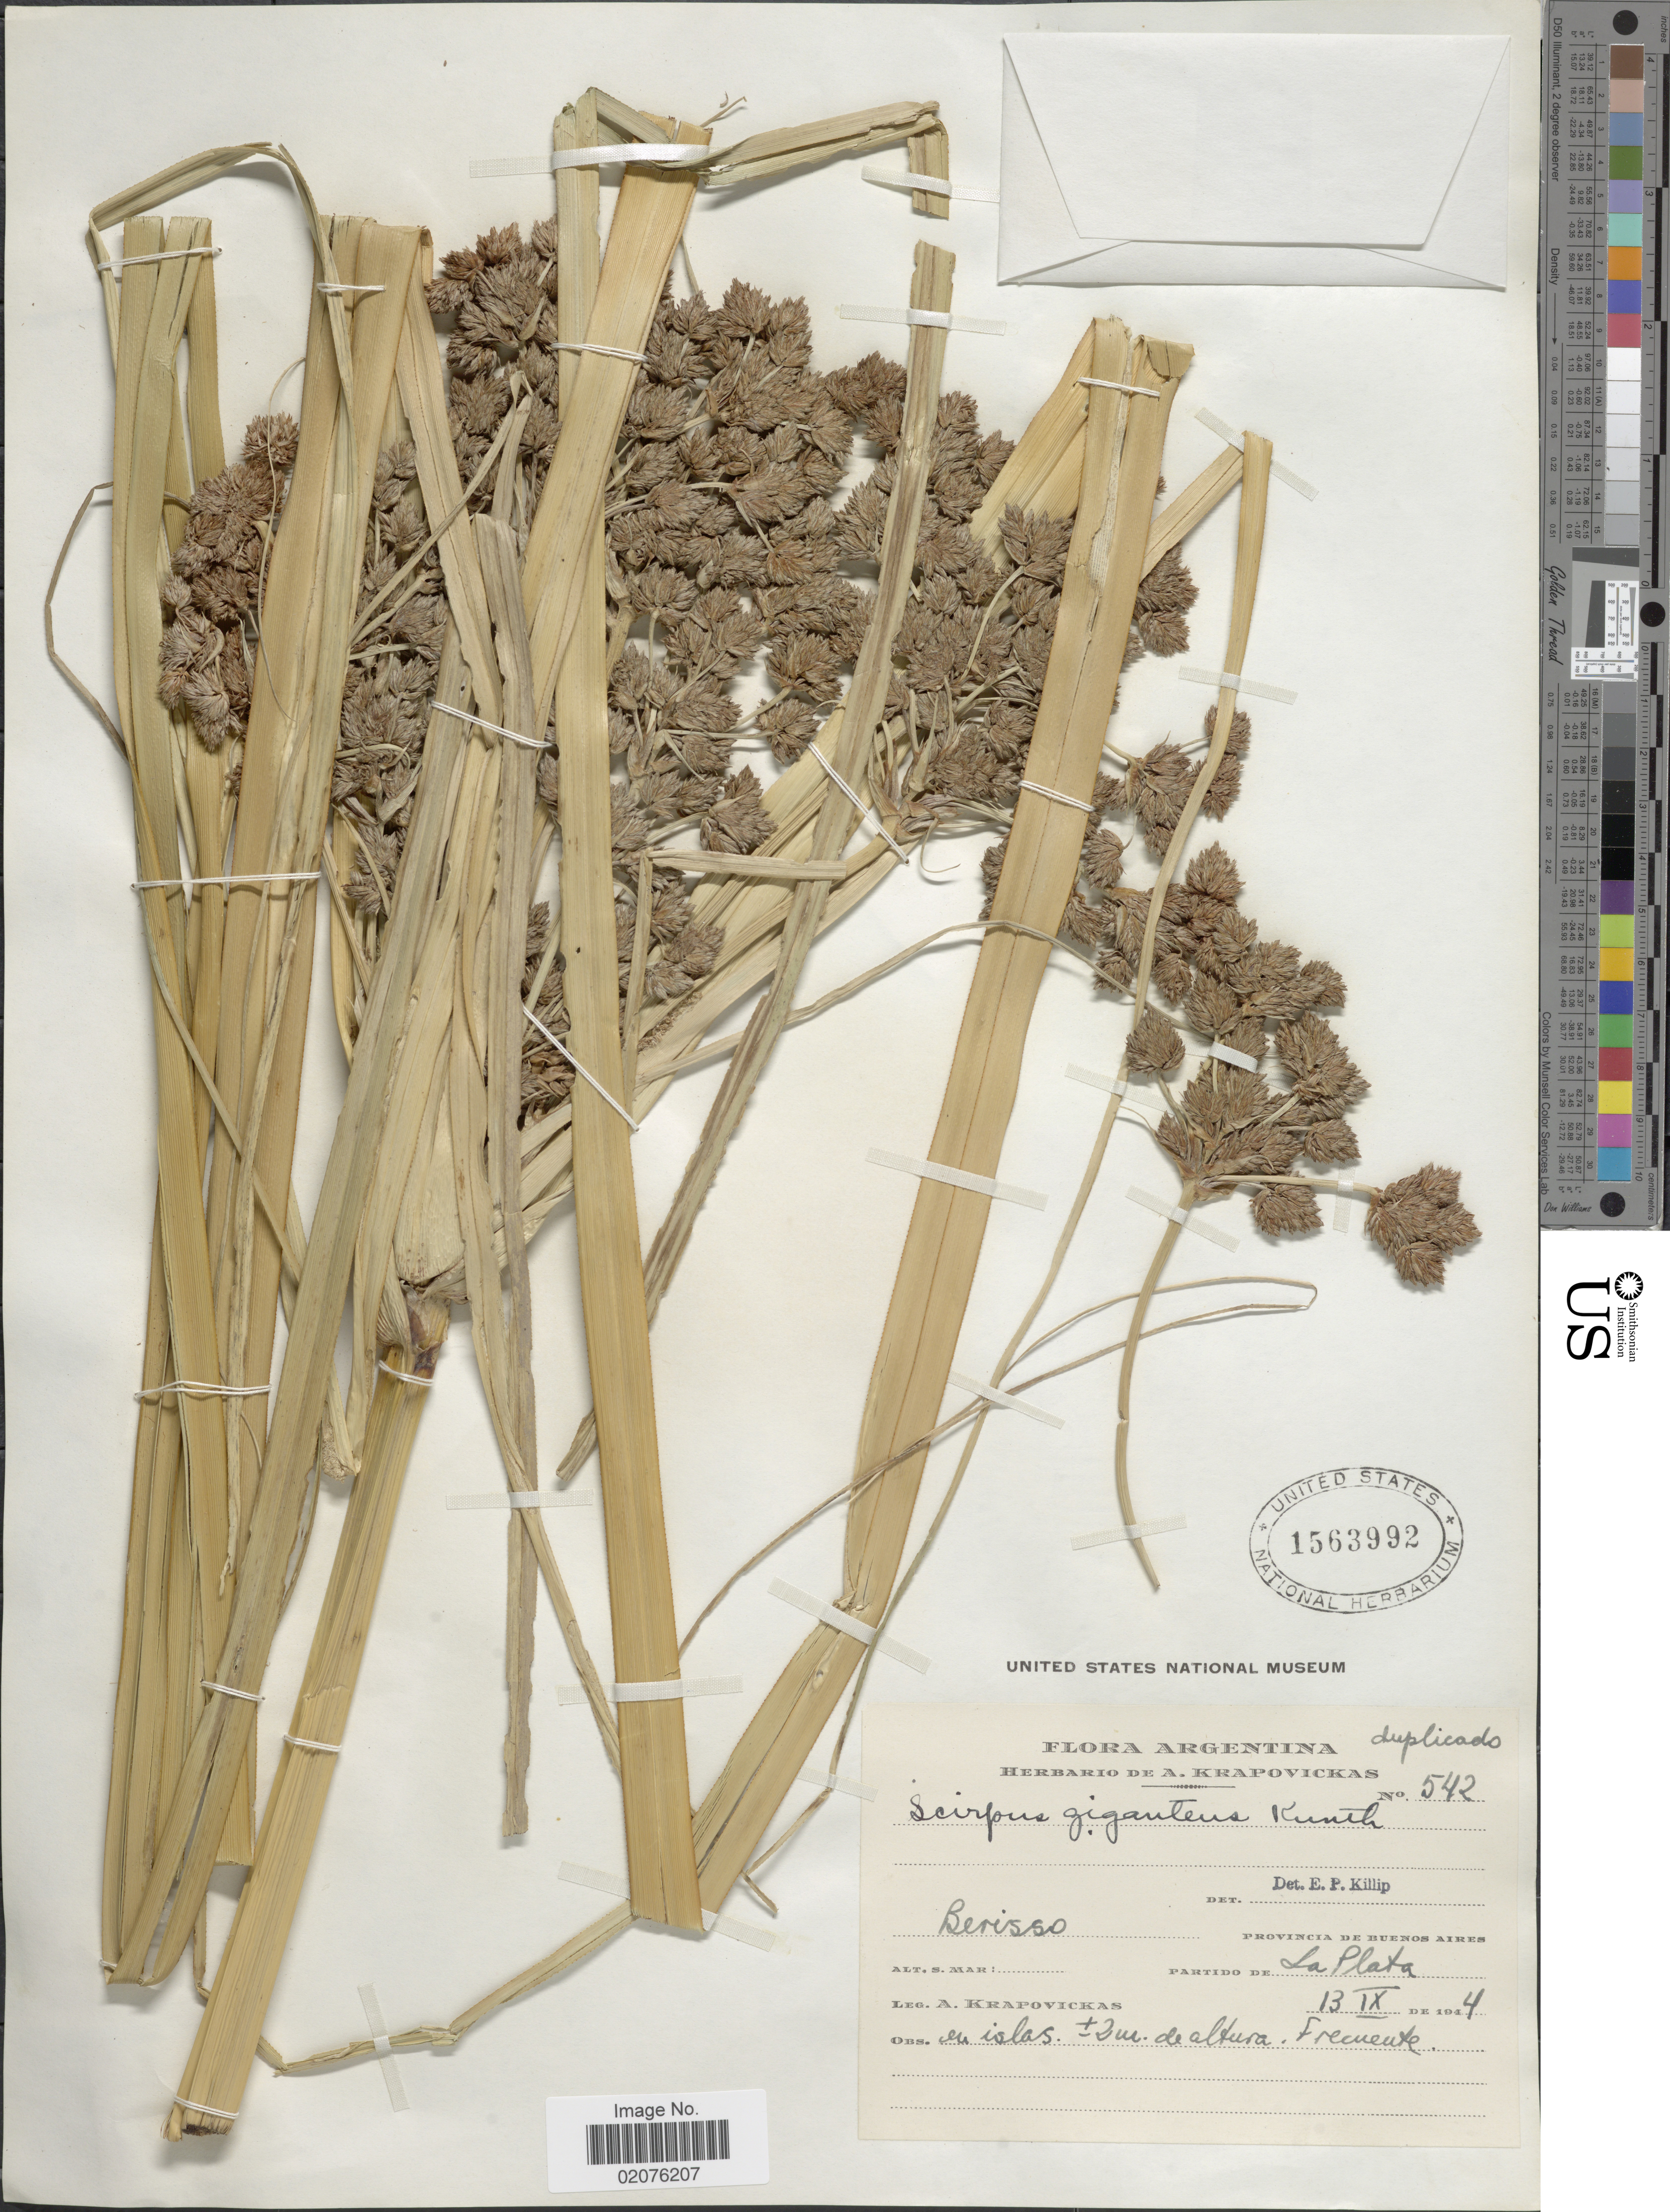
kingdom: Plantae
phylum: Tracheophyta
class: Liliopsida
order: Poales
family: Cyperaceae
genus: Cyperus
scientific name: Cyperus byssaceus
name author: Pereira-Silva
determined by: Strong, Mark T., (BOT), Smithsonian Institution - National Museum of Natural History (UNITED STATES)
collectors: A. Krapovickas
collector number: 542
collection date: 1944-09-13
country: Argentina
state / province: Buenos Aires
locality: Partido de La Plata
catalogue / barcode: US 1563991